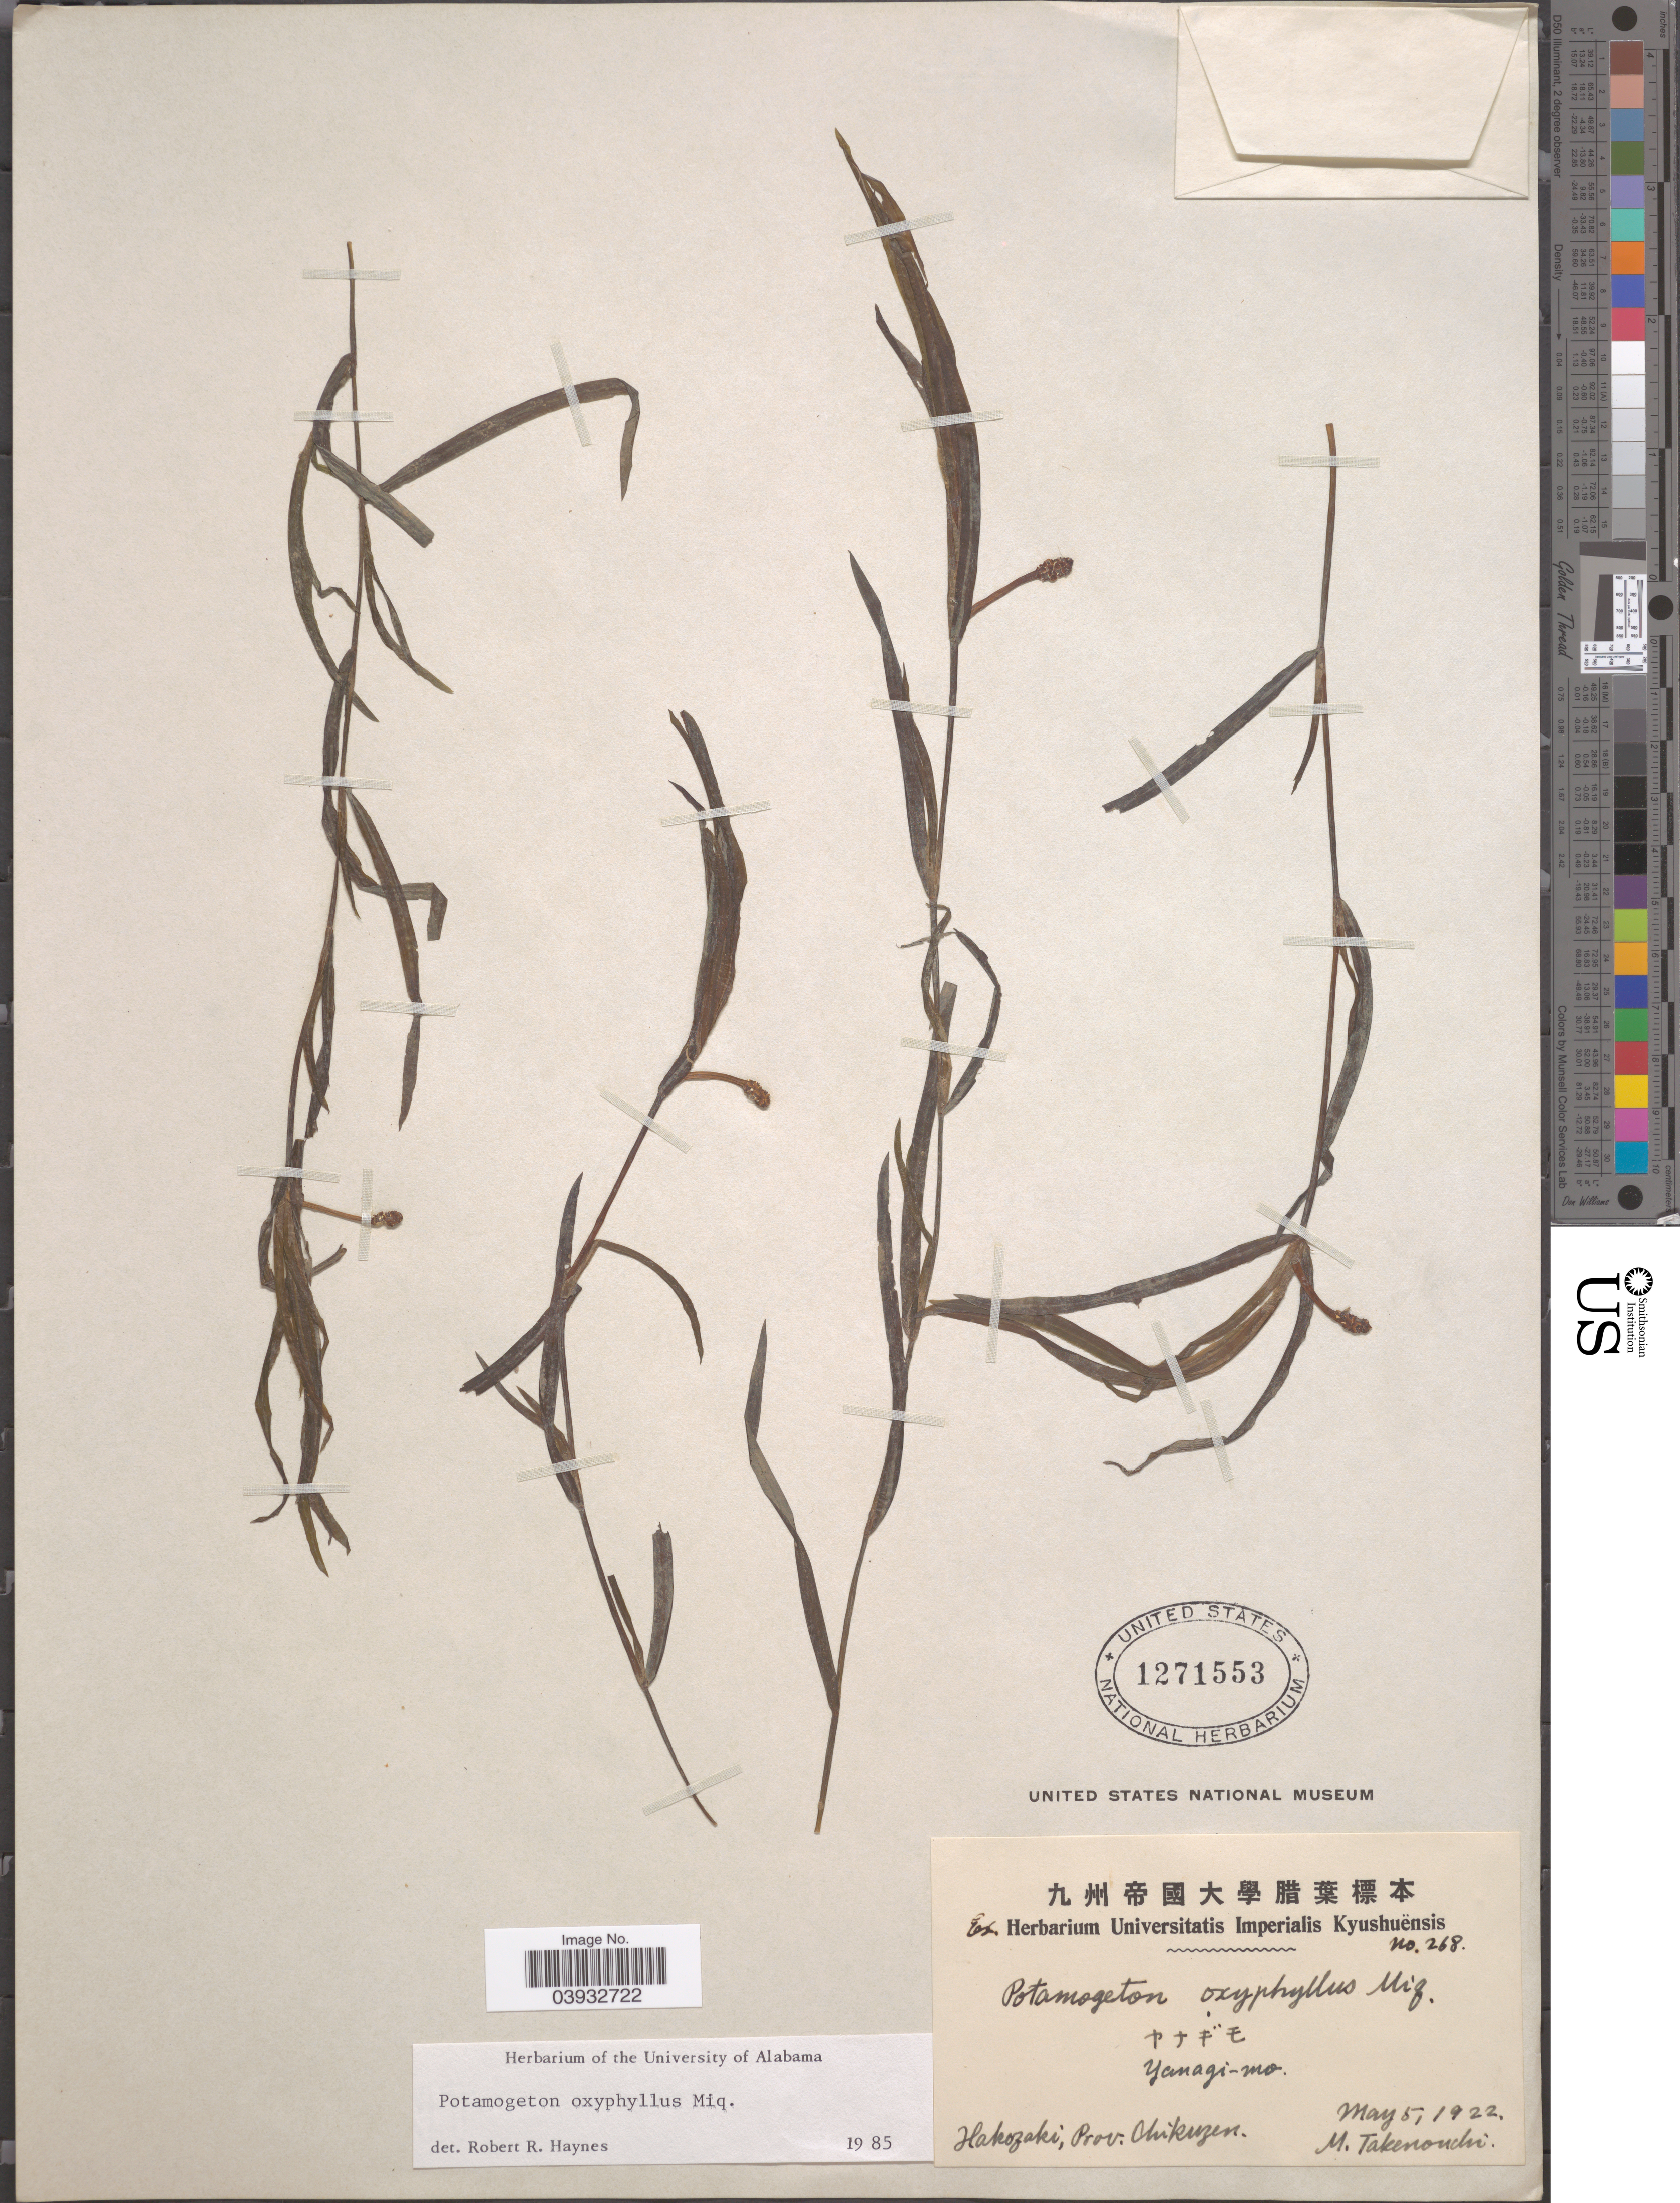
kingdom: Plantae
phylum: Tracheophyta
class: Liliopsida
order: Alismatales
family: Potamogetonaceae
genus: Potamogeton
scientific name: Potamogeton oxyphyllus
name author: Miq.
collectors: M. Takenouchi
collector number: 268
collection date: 1922-05-05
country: Japan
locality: Yanagi-mo [unsure placement] Hakozaki, Prov. Chikuzen.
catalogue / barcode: US 1271553